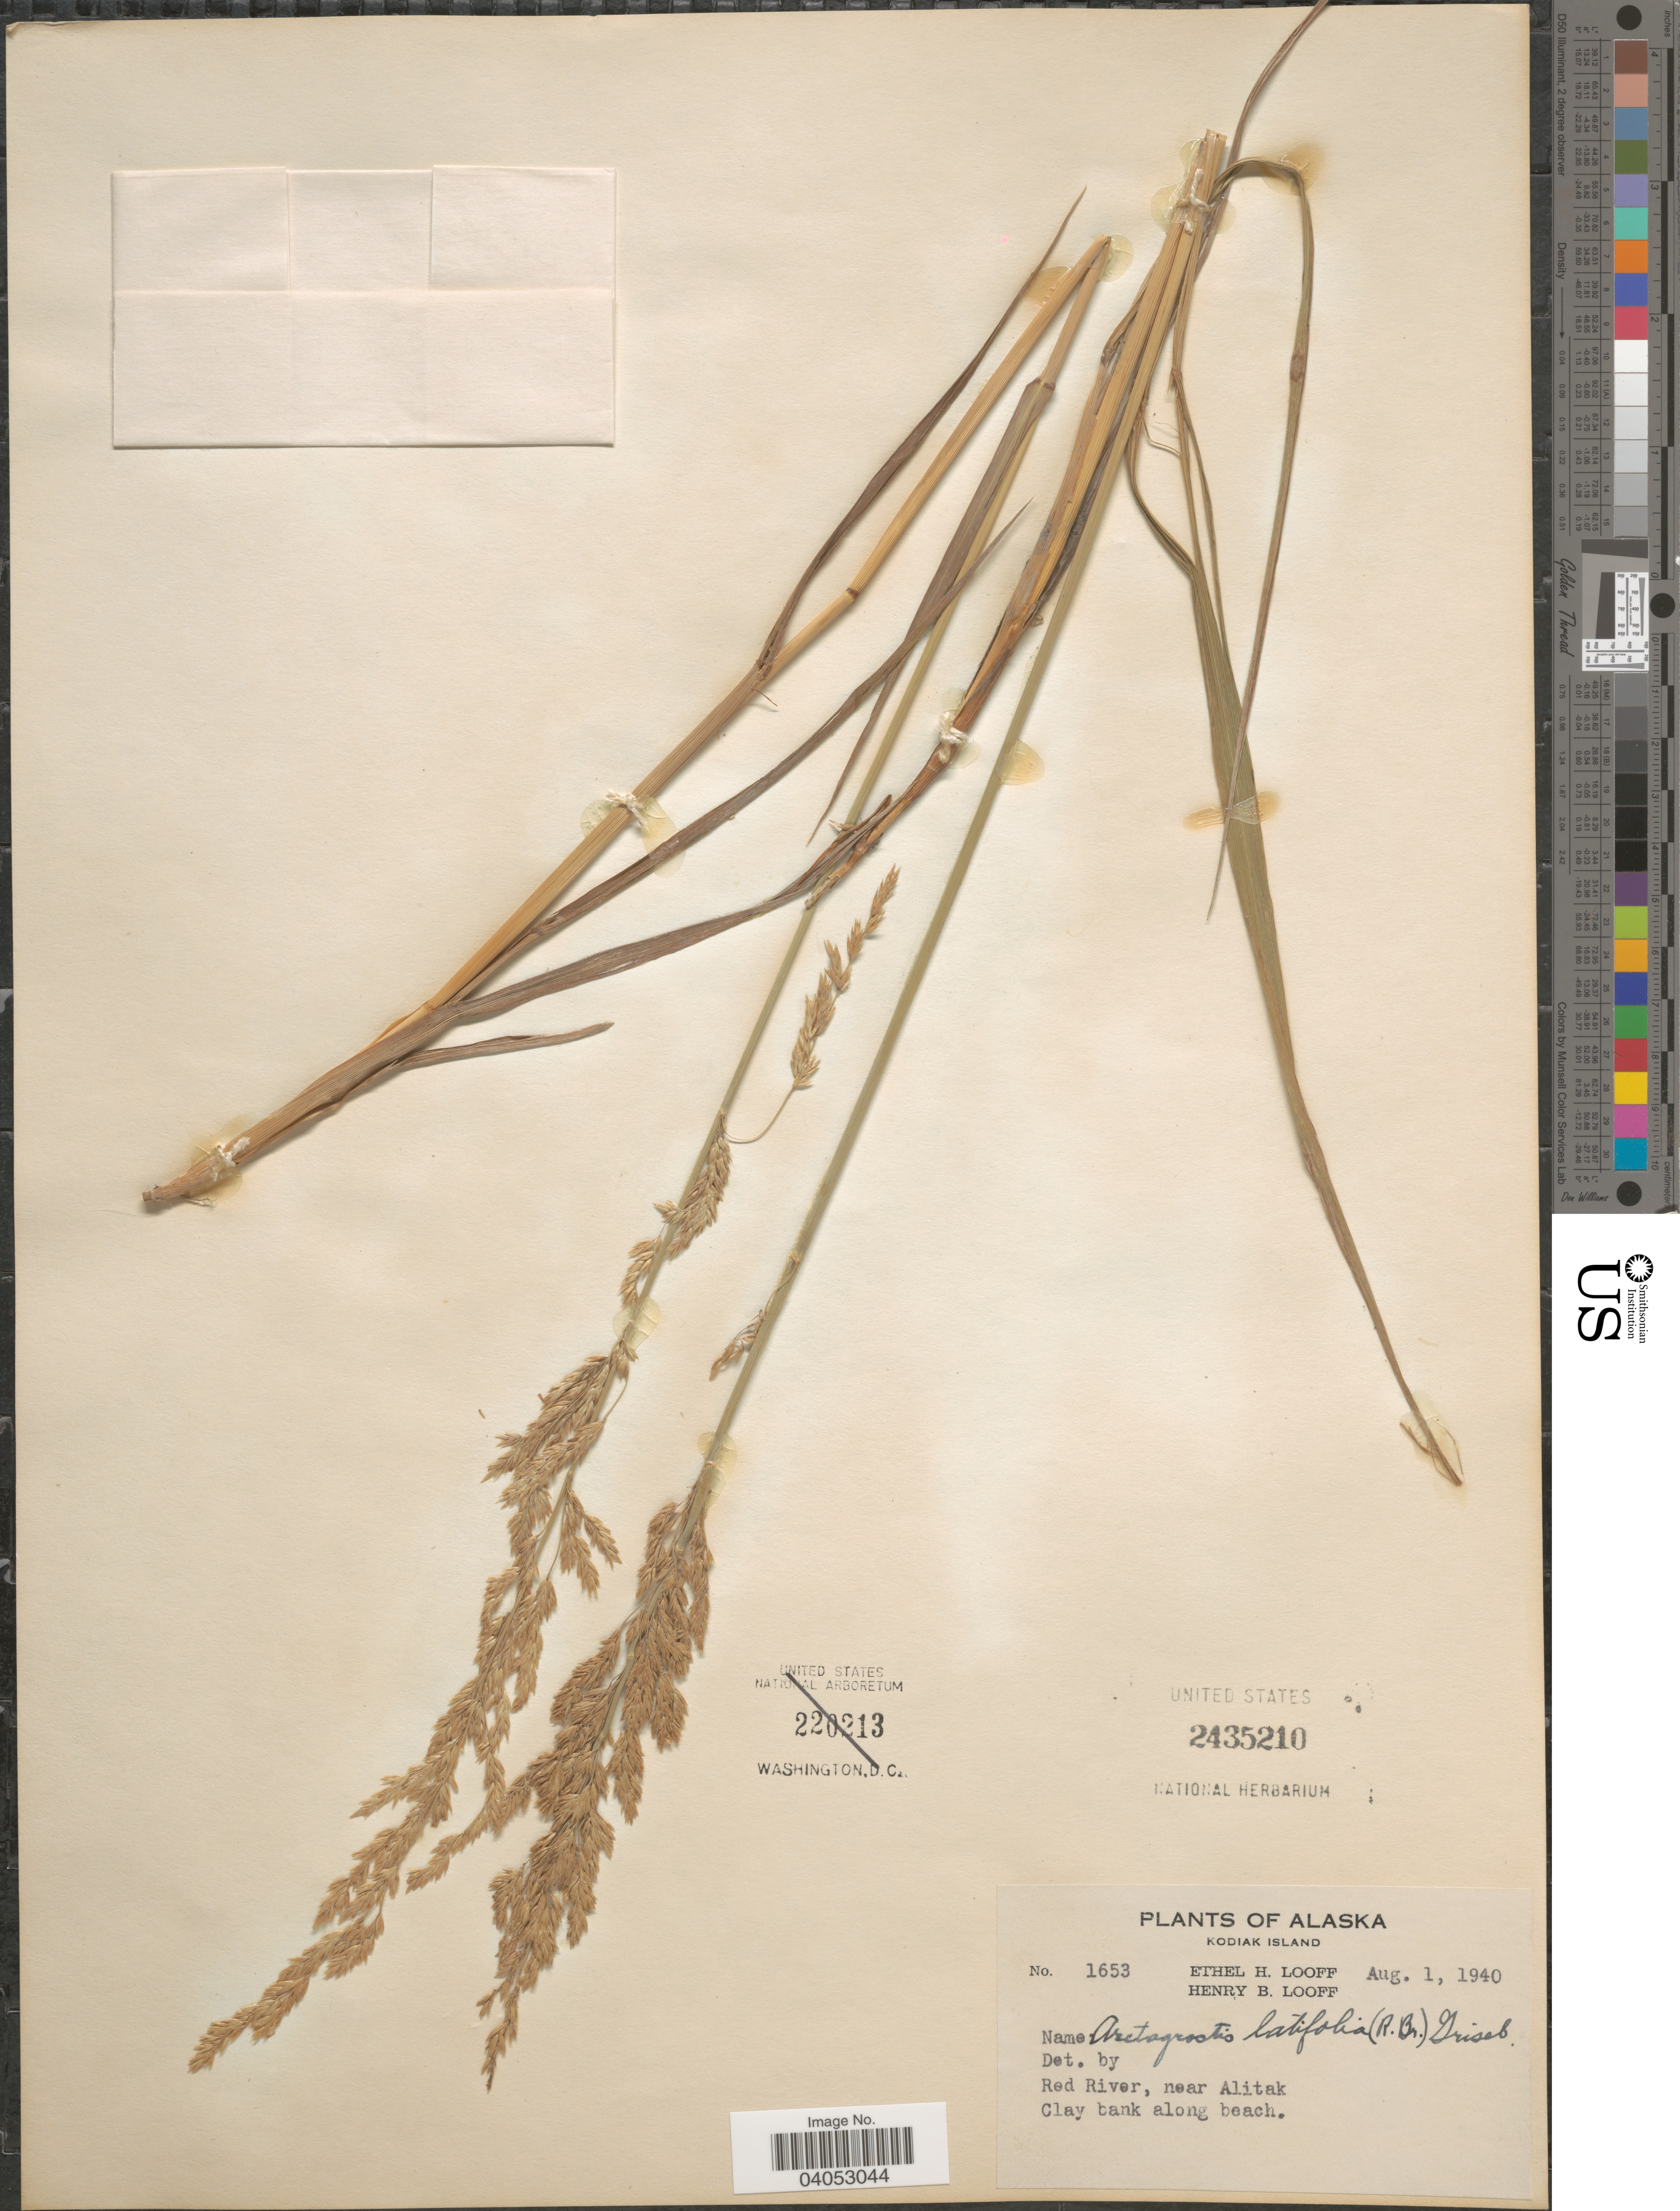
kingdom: Plantae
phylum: Tracheophyta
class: Liliopsida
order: Poales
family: Poaceae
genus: Arctagrostis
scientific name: Arctagrostis latifolia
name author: (R. Br.) Griseb.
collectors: E. Looff & H. Looff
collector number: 1653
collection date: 1940-08-01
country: United States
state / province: Alaska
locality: Kodiak Island. Red River, near Alitak.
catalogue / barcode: US 2435210